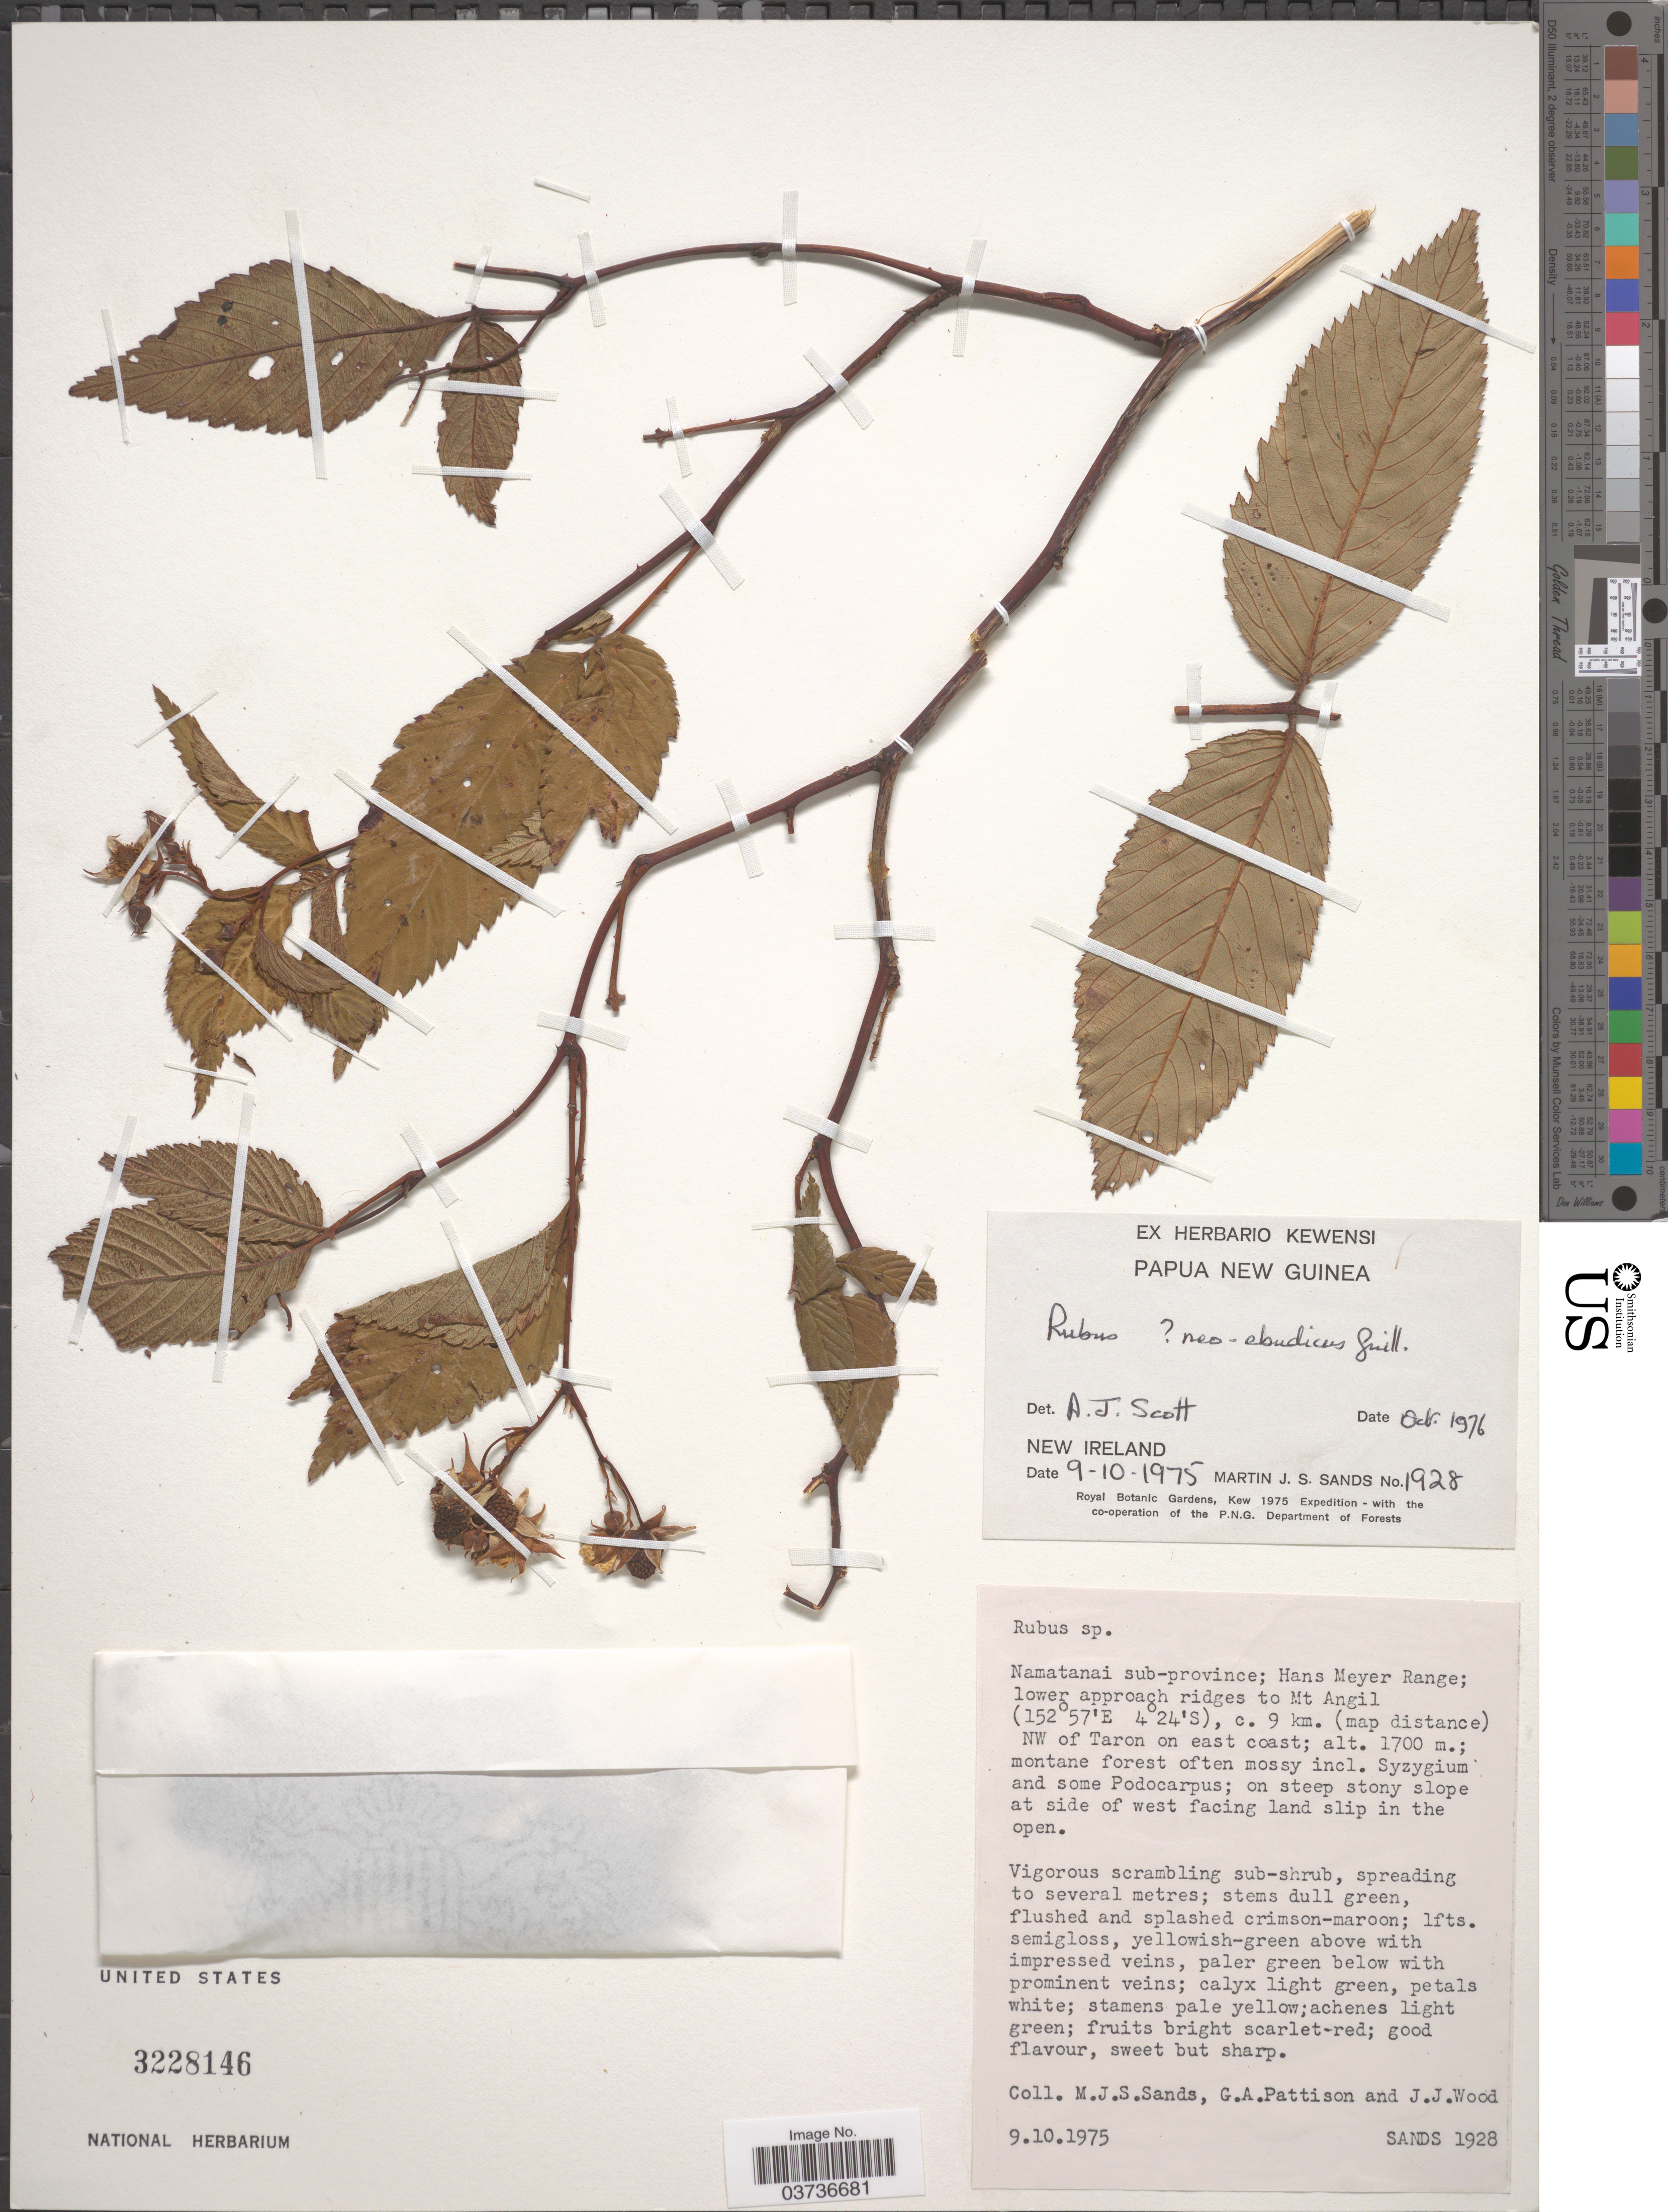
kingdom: Plantae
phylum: Tracheophyta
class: Magnoliopsida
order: Rosales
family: Rosaceae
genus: Rubus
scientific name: Rubus neoebudicus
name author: Guillaumin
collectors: M. Sands, G. Pattison & J. Wood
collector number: Sands1928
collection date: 1975-10-09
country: Papua New Guinea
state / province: New Ireland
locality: Namatanai sub-province; Hans Meyer Range; lower approach ridges to Mt Angil, c. 9 km. (map distance) NW of Taron on east coast.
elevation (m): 1700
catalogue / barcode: US 3228146